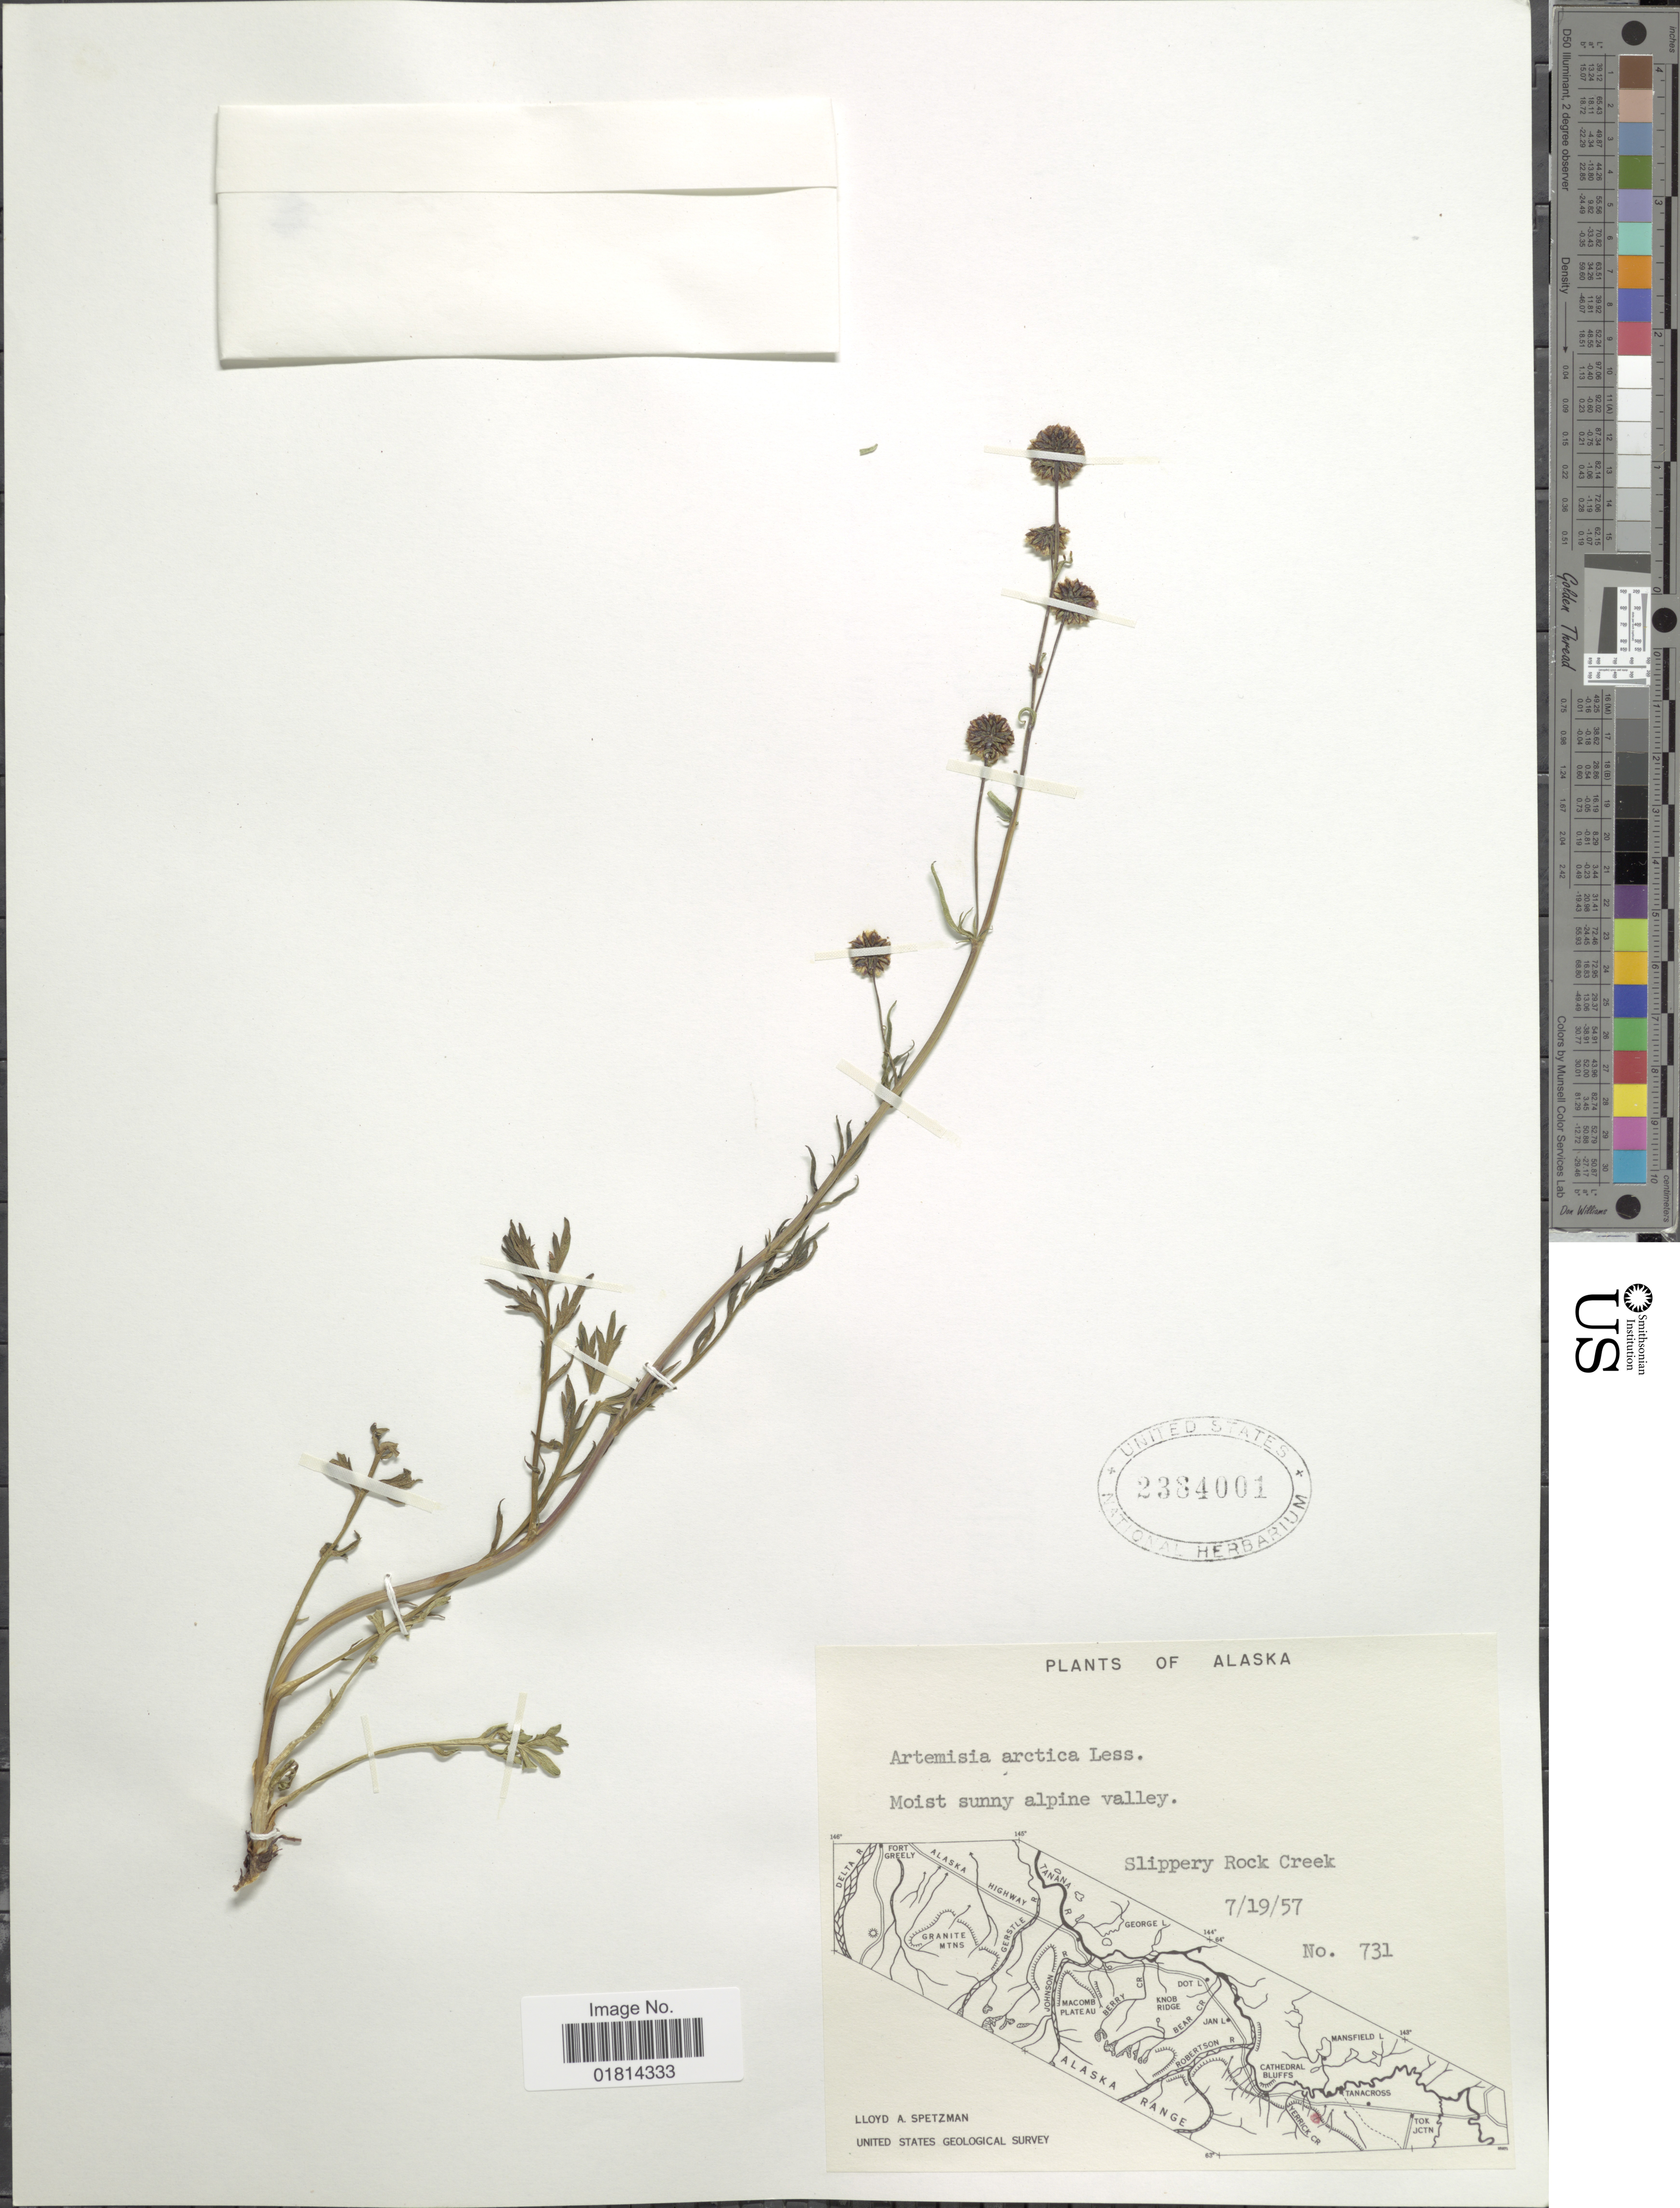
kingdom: Plantae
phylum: Tracheophyta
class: Magnoliopsida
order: Asterales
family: Asteraceae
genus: Artemisia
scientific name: Artemisia arctica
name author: Less.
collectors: L. Spetzman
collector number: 731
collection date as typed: Transcribed d/m/y: 19/7/57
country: United States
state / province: Alaska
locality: Moist sunny alpine valley. Slippery Rock Creek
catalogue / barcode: US 2384001